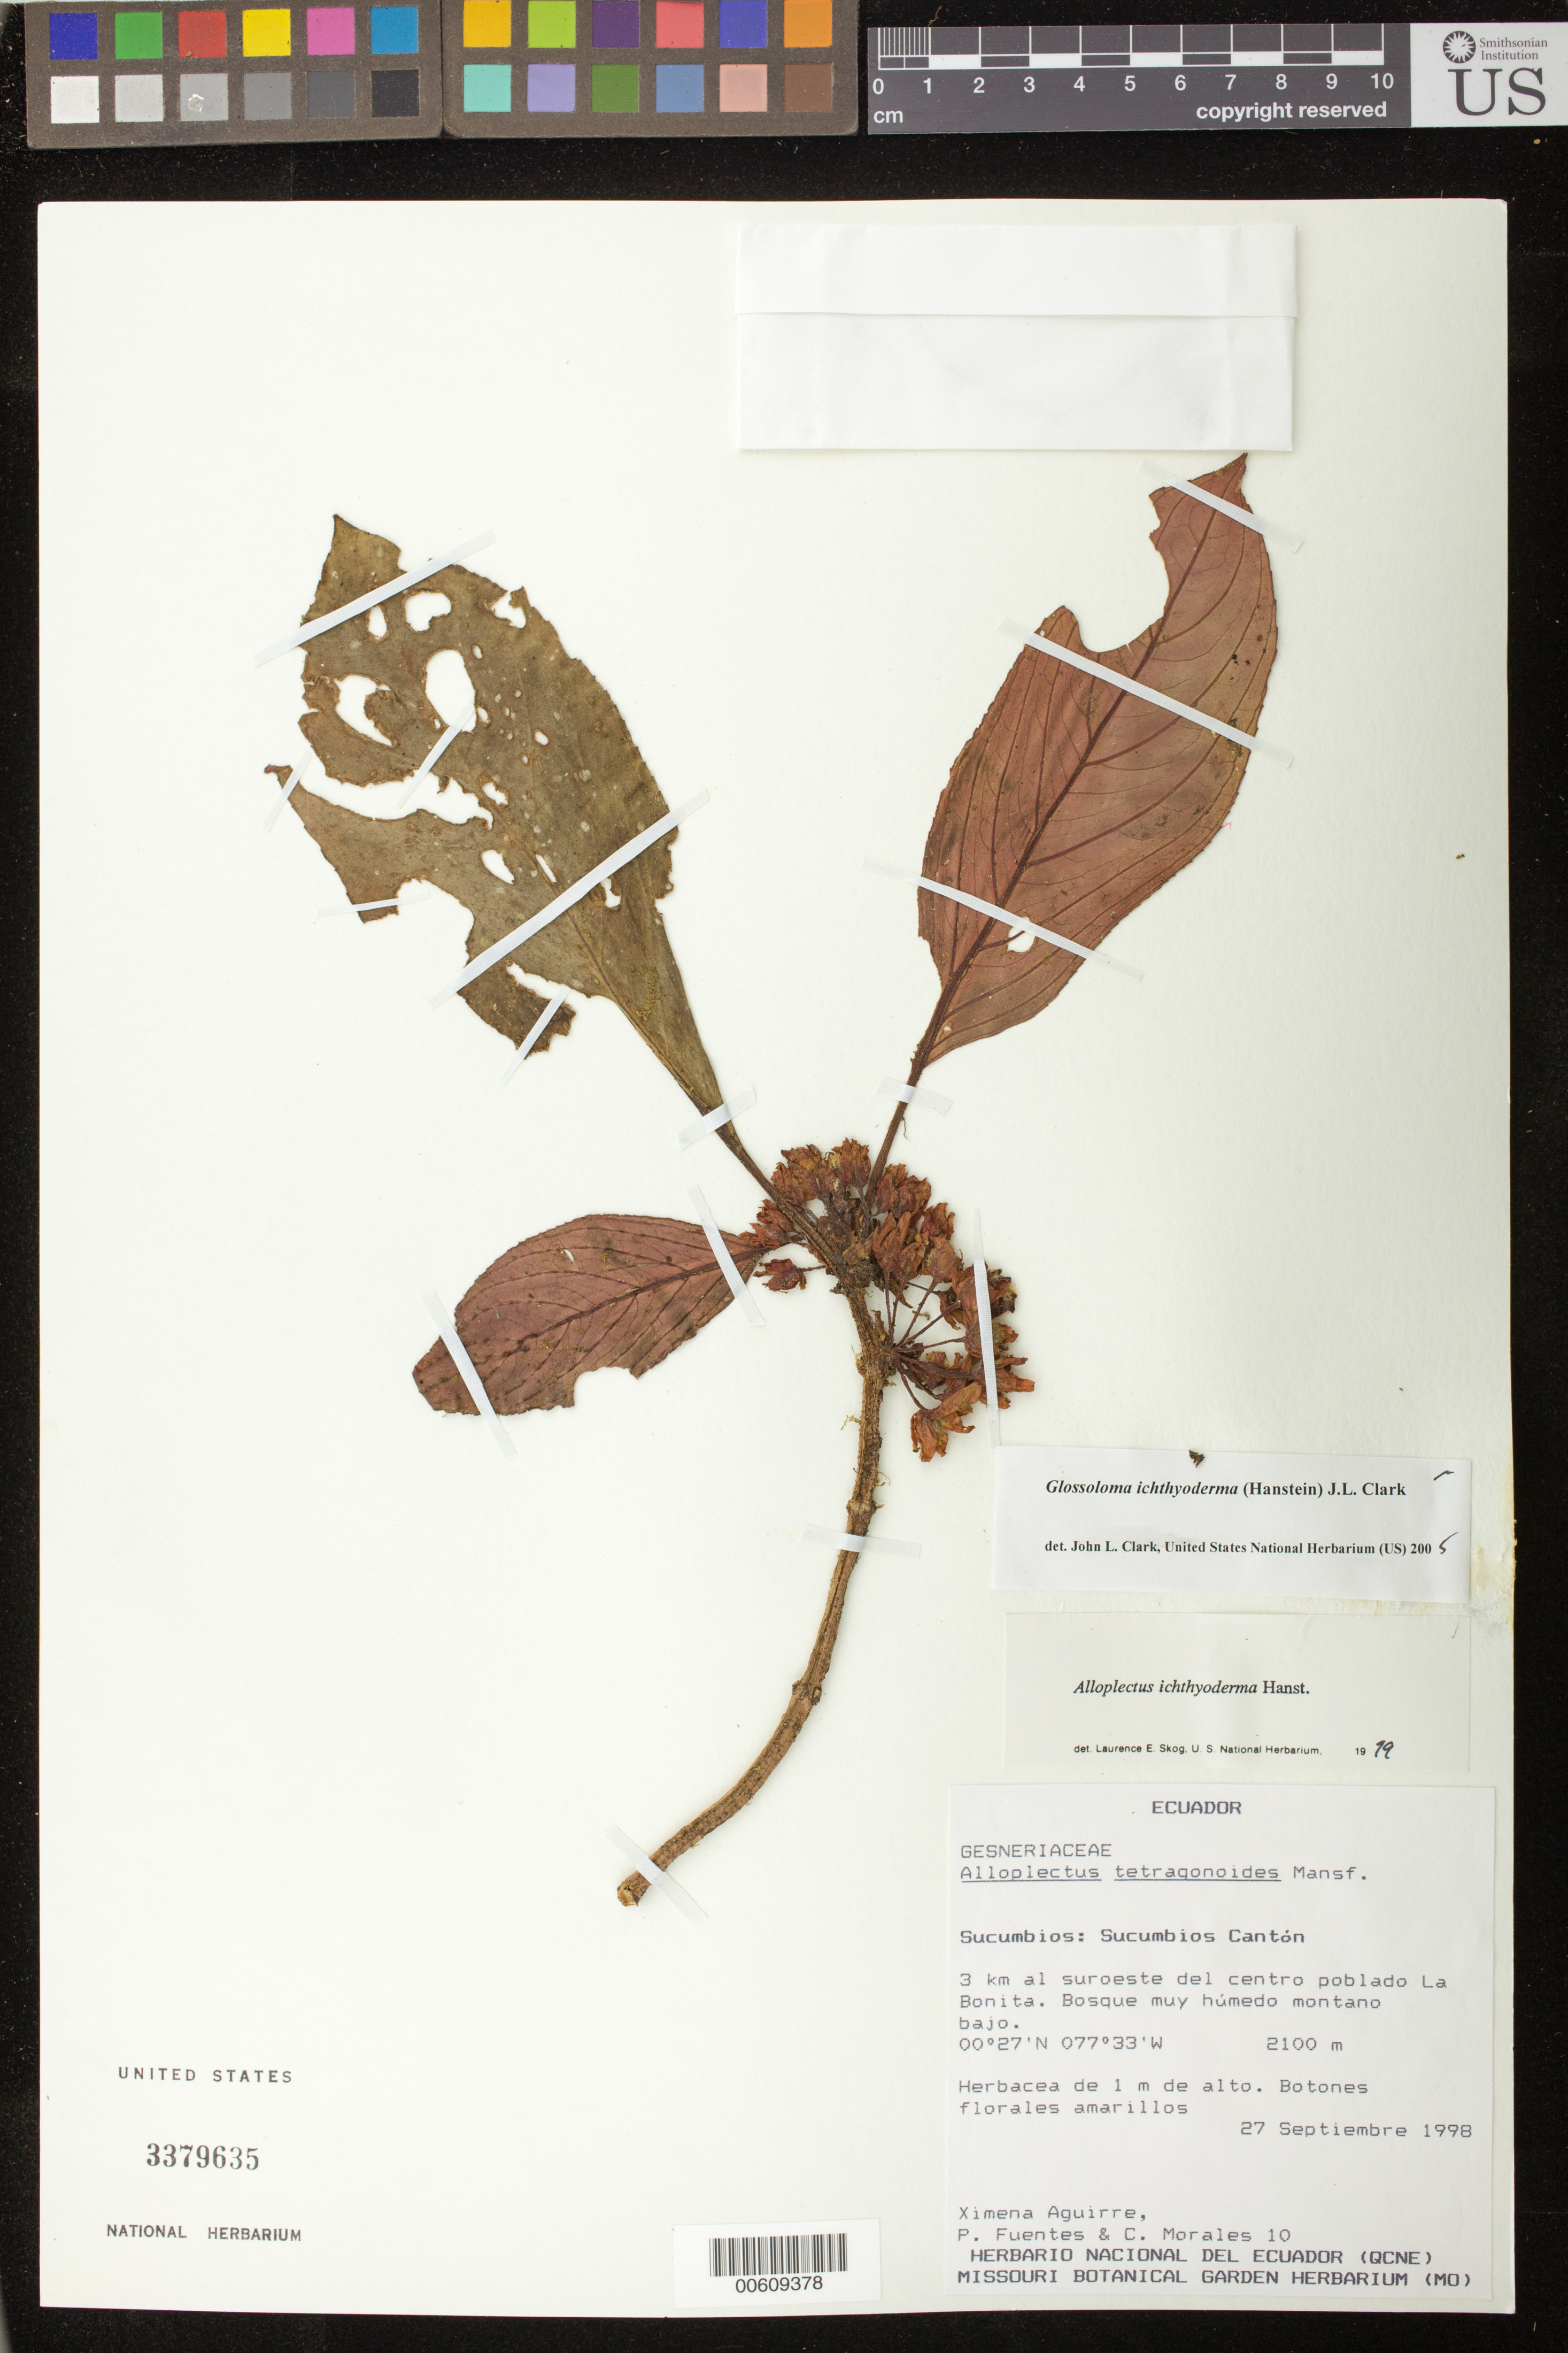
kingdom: Plantae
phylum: Tracheophyta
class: Magnoliopsida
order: Lamiales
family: Gesneriaceae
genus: Glossoloma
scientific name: Glossoloma ichthyoderma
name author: (Hanst.) J.L. Clark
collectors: X. Aguirre, P. Fuentes & C. Morales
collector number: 10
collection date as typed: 27 Sep 1998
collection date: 1998-09-27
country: Ecuador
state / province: Sucumbíos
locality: Sucumbios Cantón; 3 km al SW del centro poblado La Bonita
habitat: Bosque muy húmedo montano bajo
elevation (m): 2100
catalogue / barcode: US 3379635